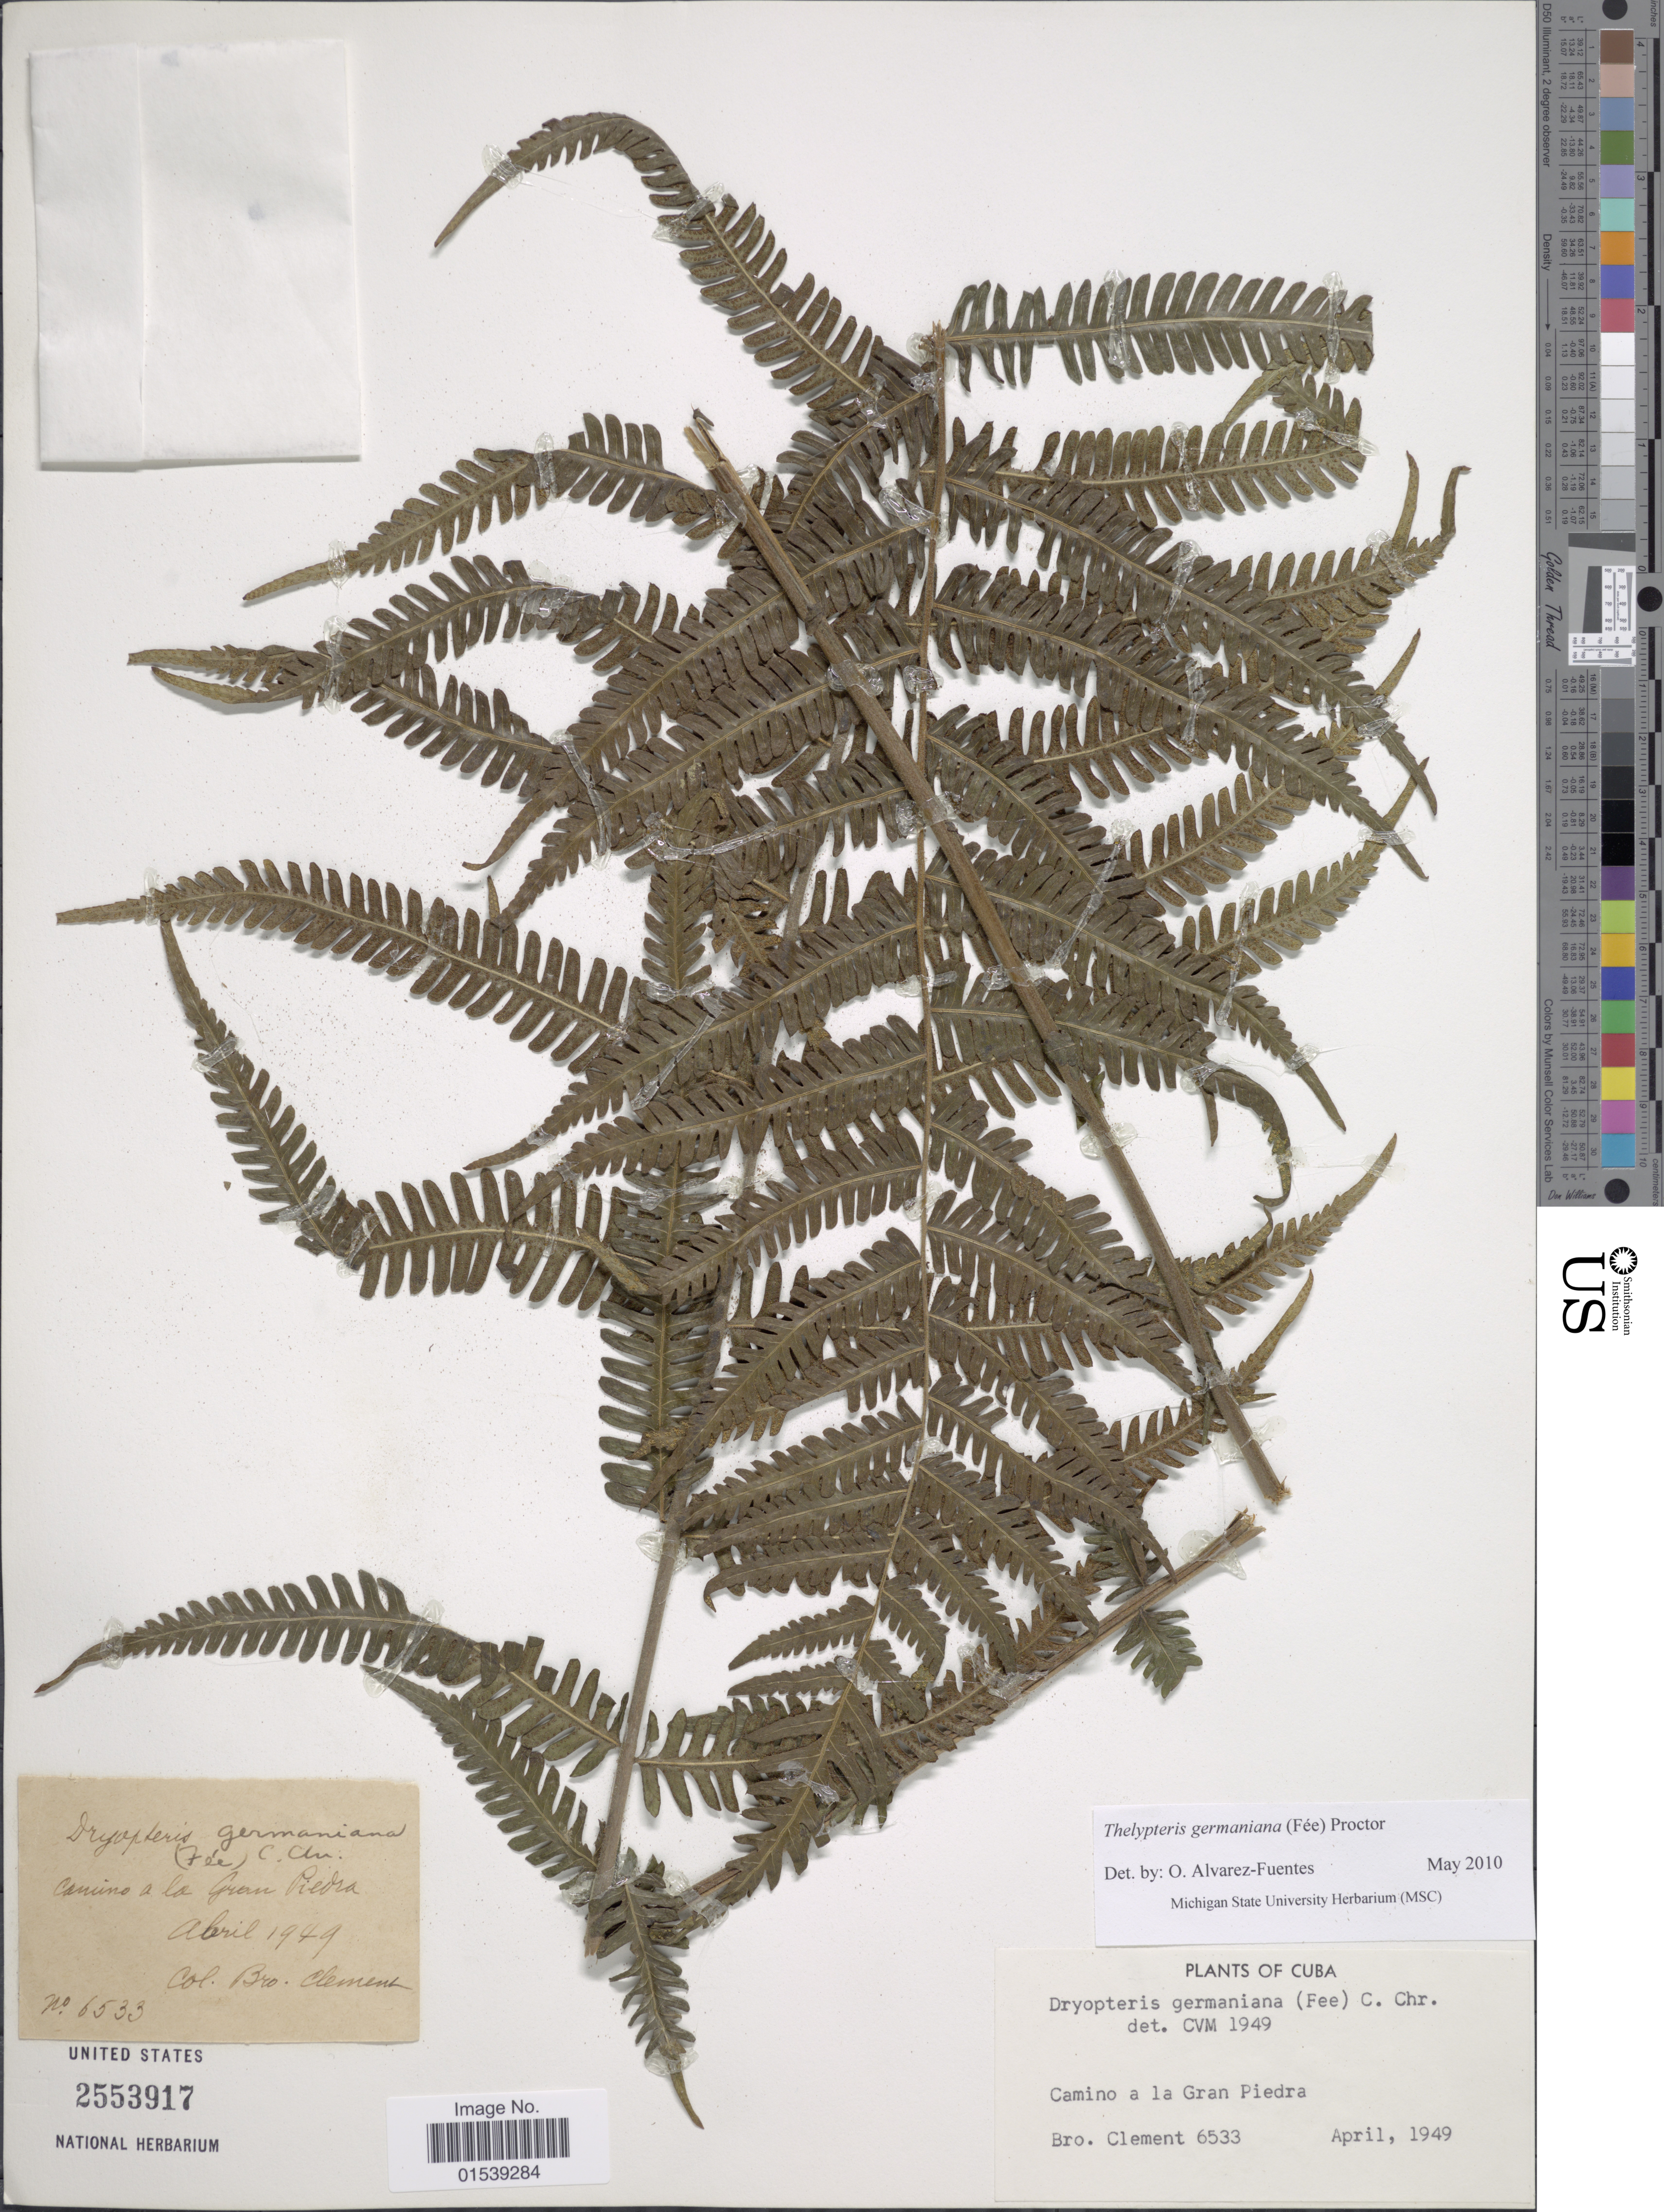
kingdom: Plantae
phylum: Tracheophyta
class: Polypodiopsida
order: Polypodiales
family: Thelypteridaceae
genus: Amauropelta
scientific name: Amauropelta germaniana (Fée) comb. nov., ined. 2015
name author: (Fée)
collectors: B. Clement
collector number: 6533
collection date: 1949-04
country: Cuba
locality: Camino a la Gran Piedra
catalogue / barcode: US 2553917